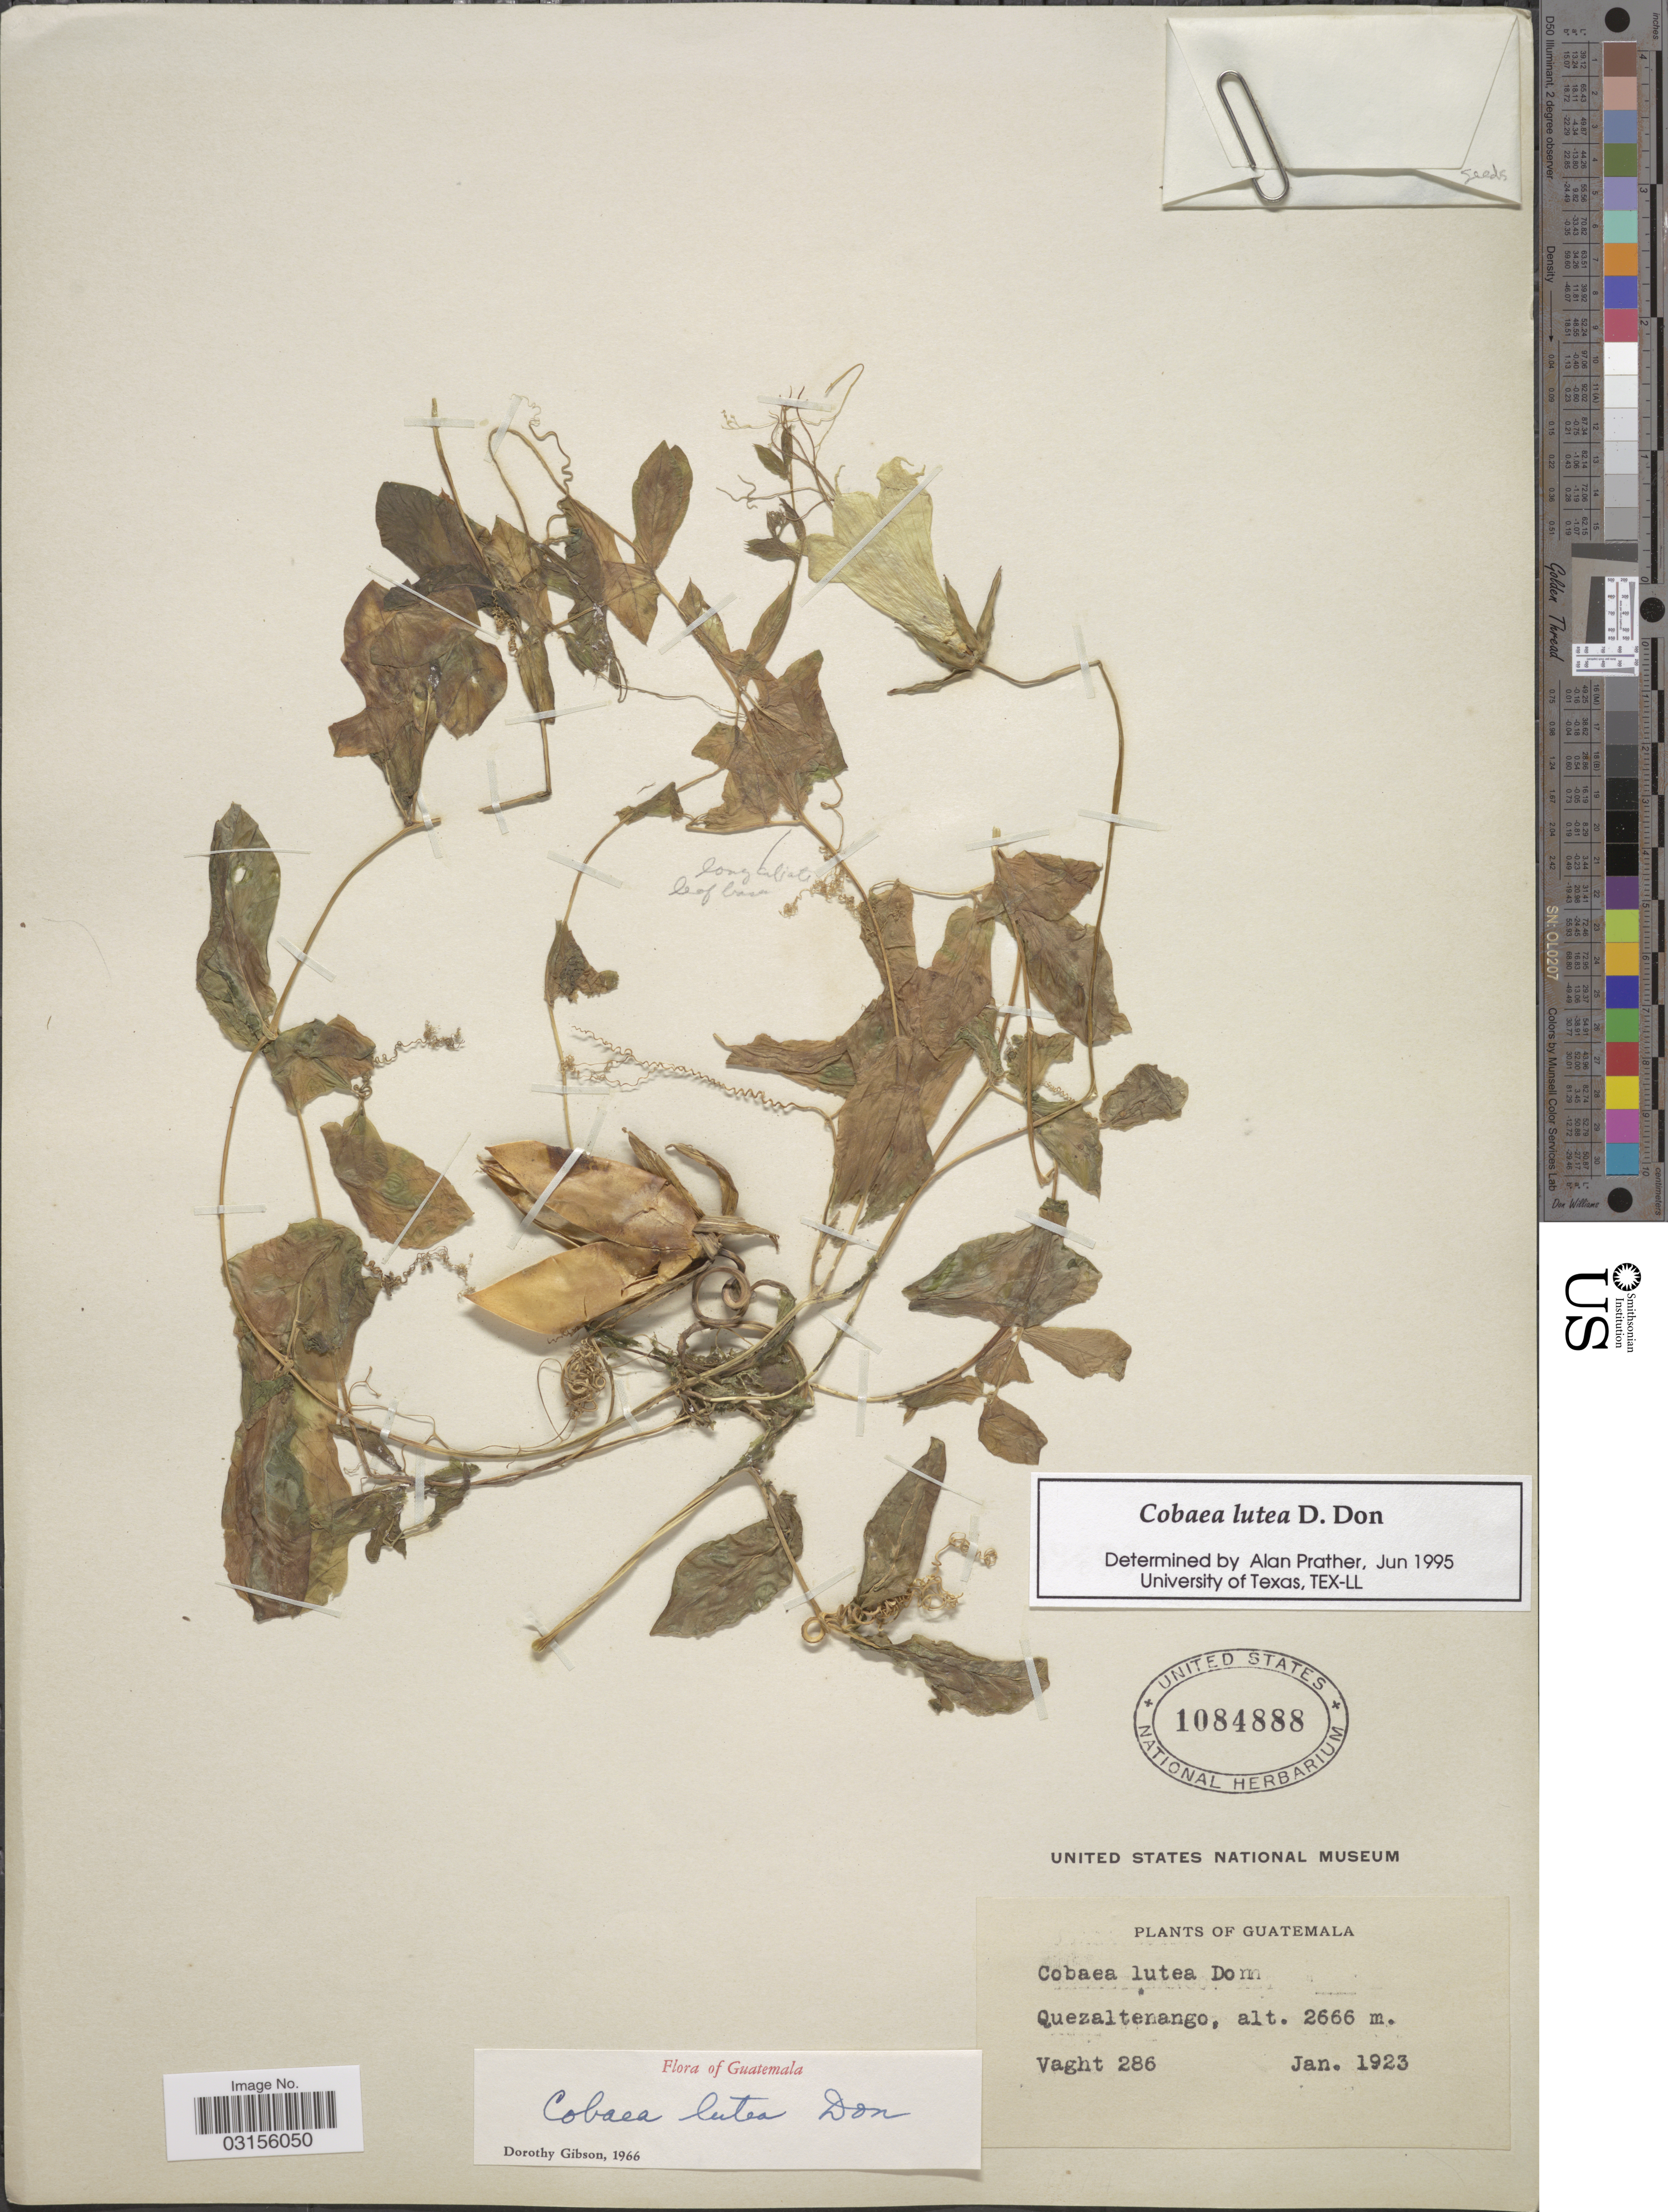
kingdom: Plantae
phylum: Tracheophyta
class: Magnoliopsida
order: Ericales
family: Polemoniaceae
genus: Cobaea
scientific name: Cobaea lutea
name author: D. Don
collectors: -. Vaght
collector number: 286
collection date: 1923-01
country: Guatemala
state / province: Quetzaltenango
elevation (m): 2666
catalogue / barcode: US 1084888